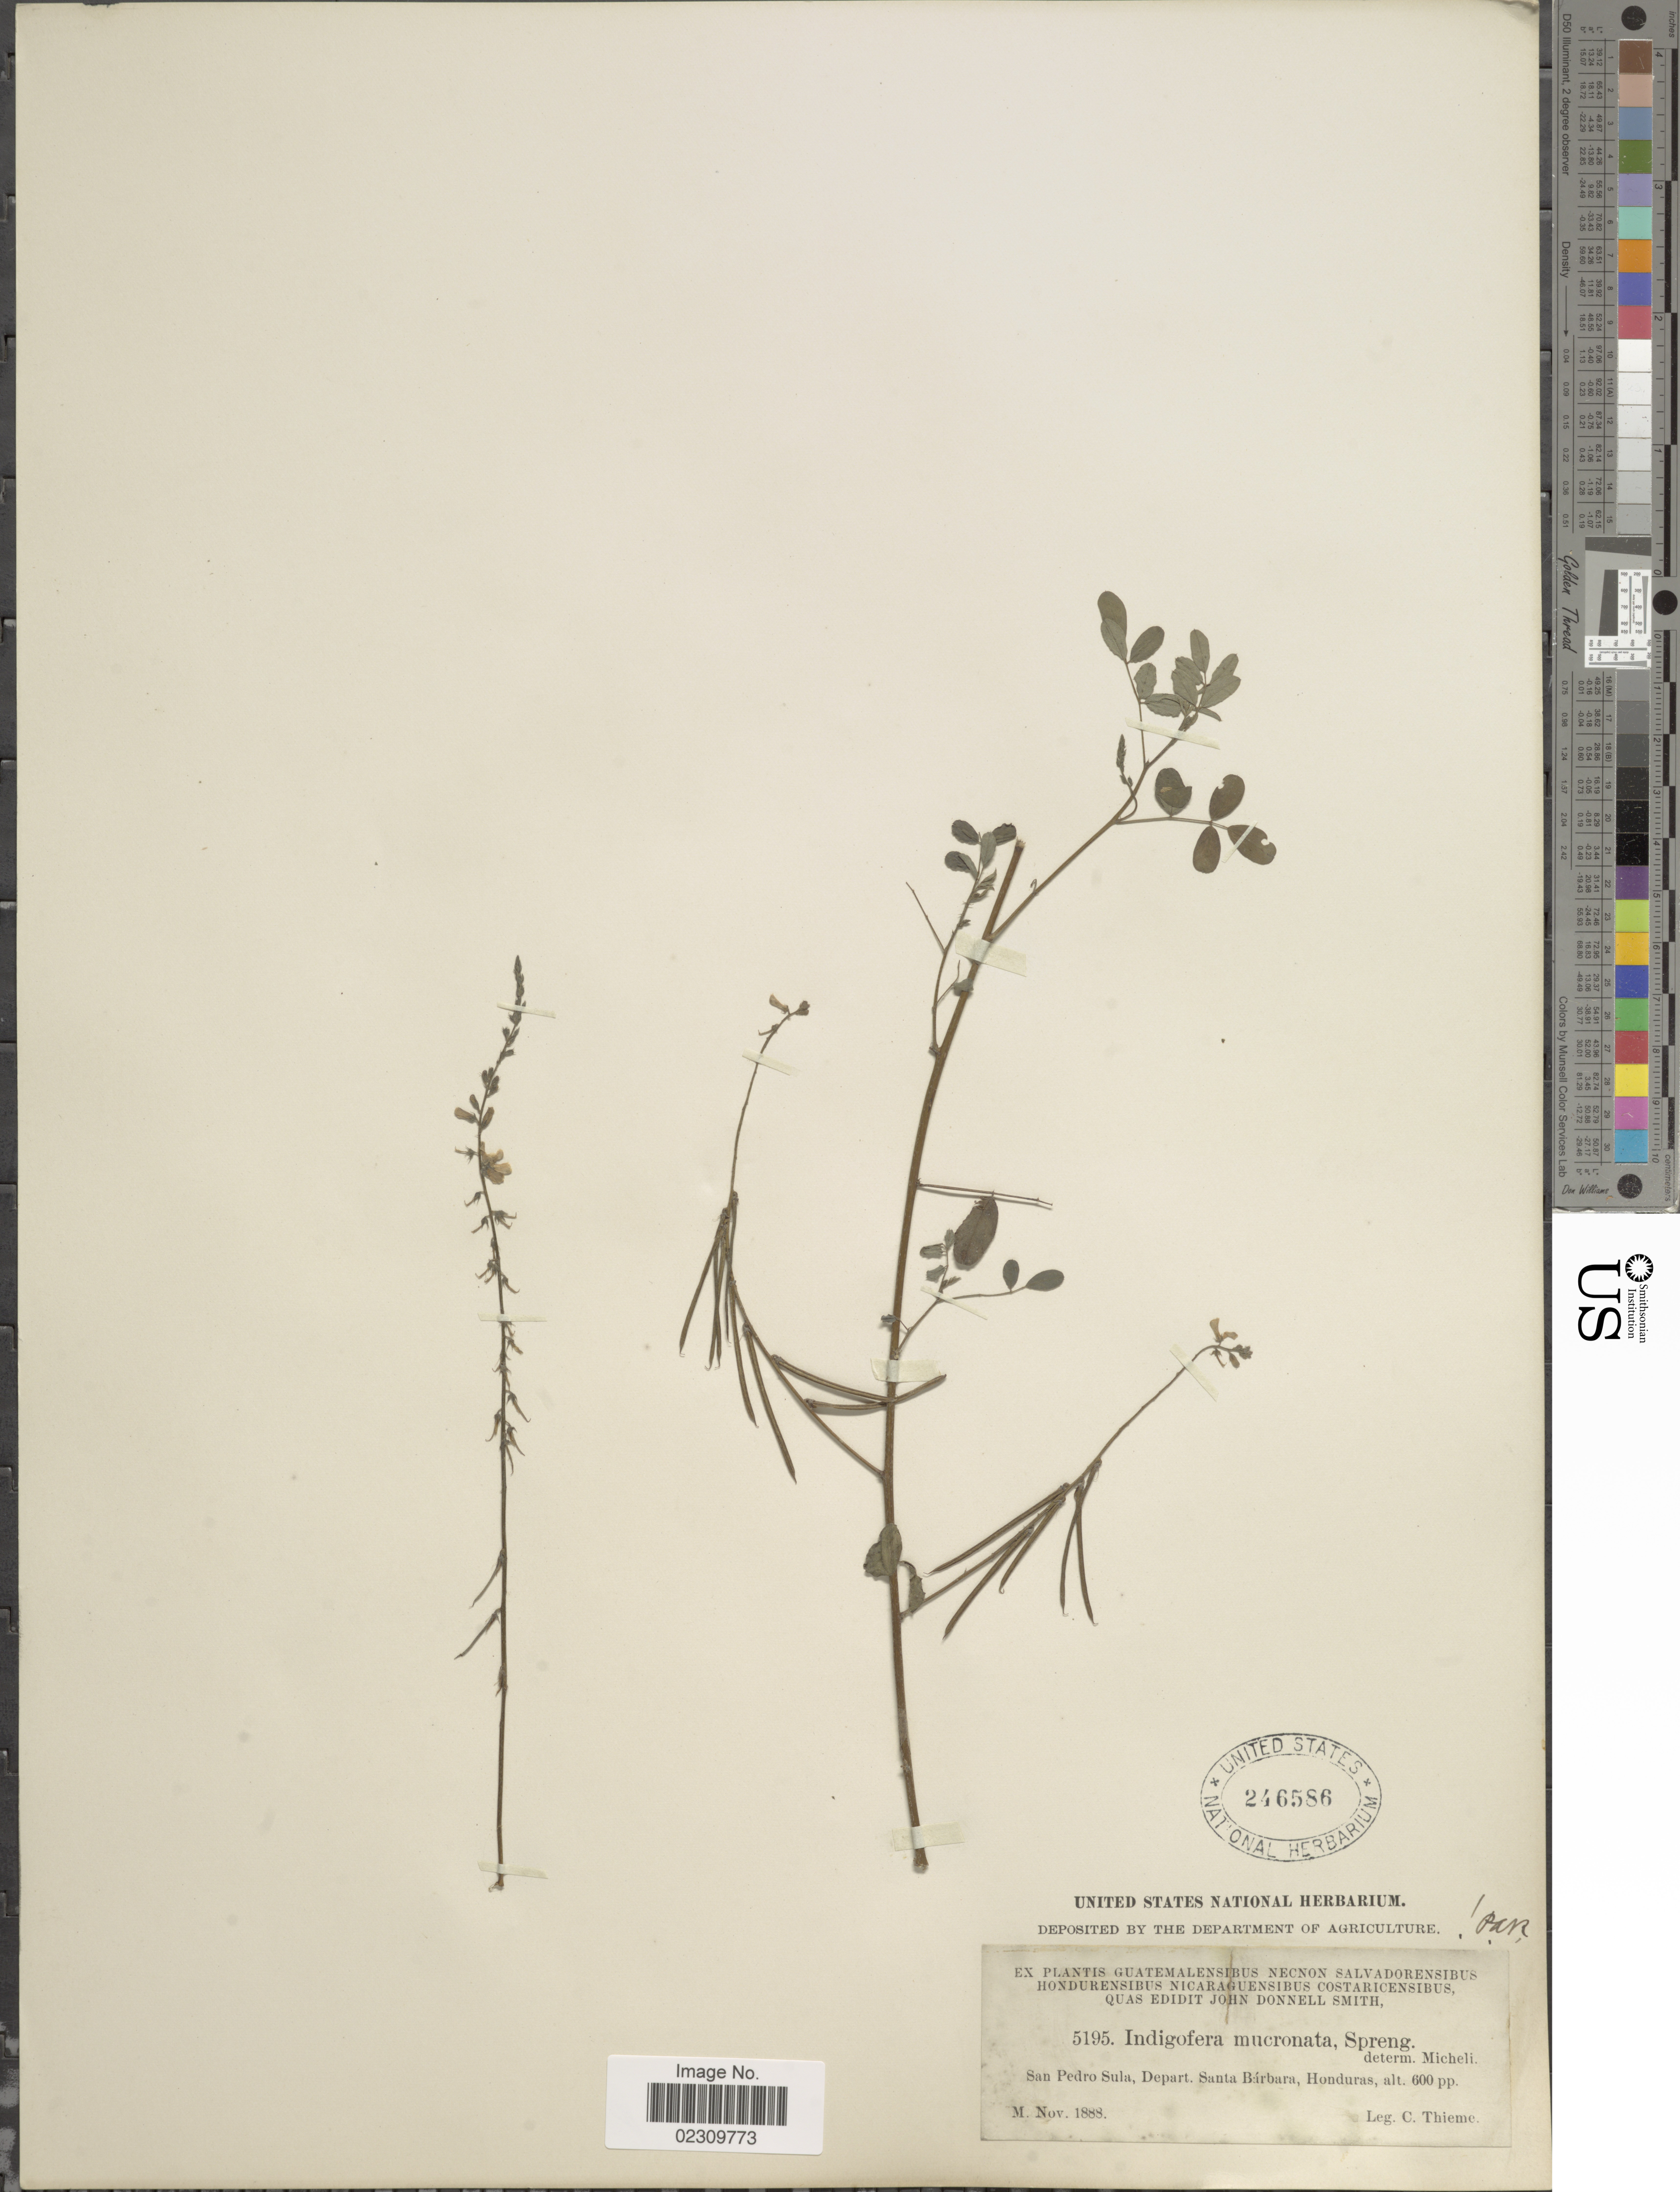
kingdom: Plantae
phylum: Tracheophyta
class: Magnoliopsida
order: Fabales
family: Fabaceae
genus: Indigofera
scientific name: Indigofera mucronata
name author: Lam.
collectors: C. Thieme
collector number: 5195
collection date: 1888-11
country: Honduras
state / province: Santa Bárbara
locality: San Pedro Sula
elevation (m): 183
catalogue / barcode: US 246586